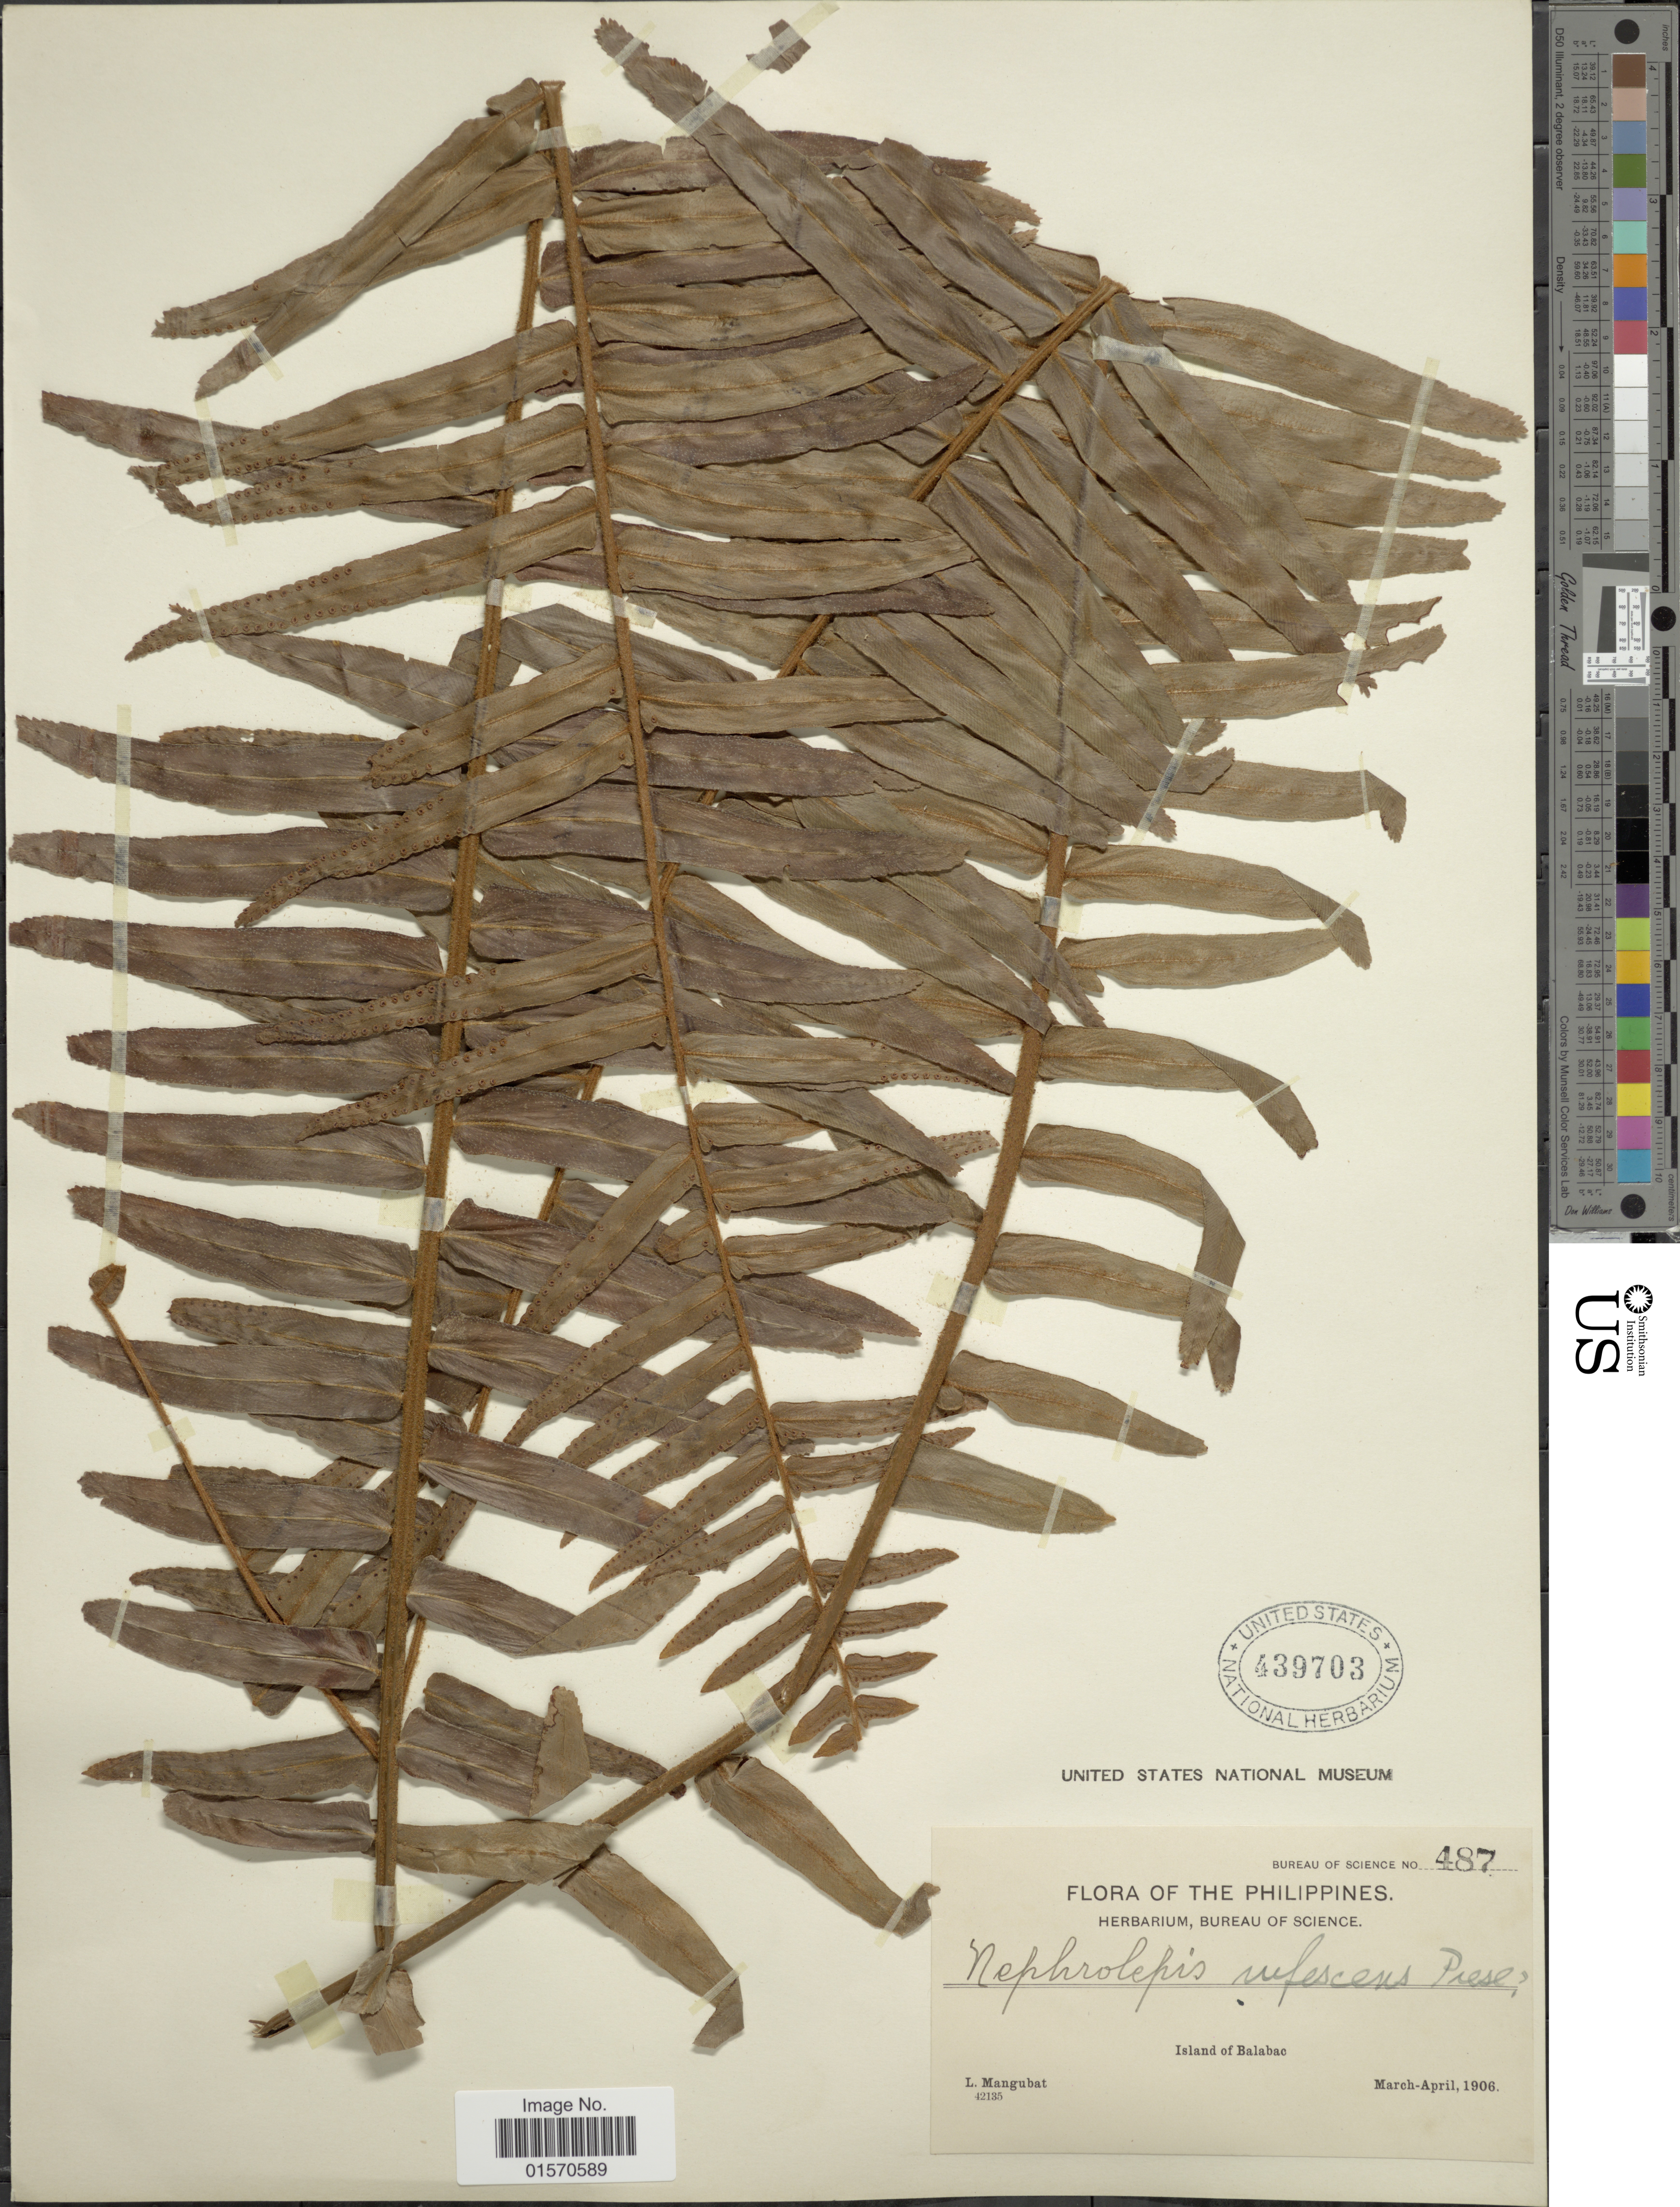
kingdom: Plantae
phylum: Tracheophyta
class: Polypodiopsida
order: Polypodiales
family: Nephrolepidaceae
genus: Nephrolepis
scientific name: Nephrolepis hirsutula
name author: (G. Forst.) C. Presl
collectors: L. Mangubat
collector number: Bureau of Science 487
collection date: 1906-03/1906-04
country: Philippines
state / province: Mimaropa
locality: Island of Balabac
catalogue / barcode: US 439703